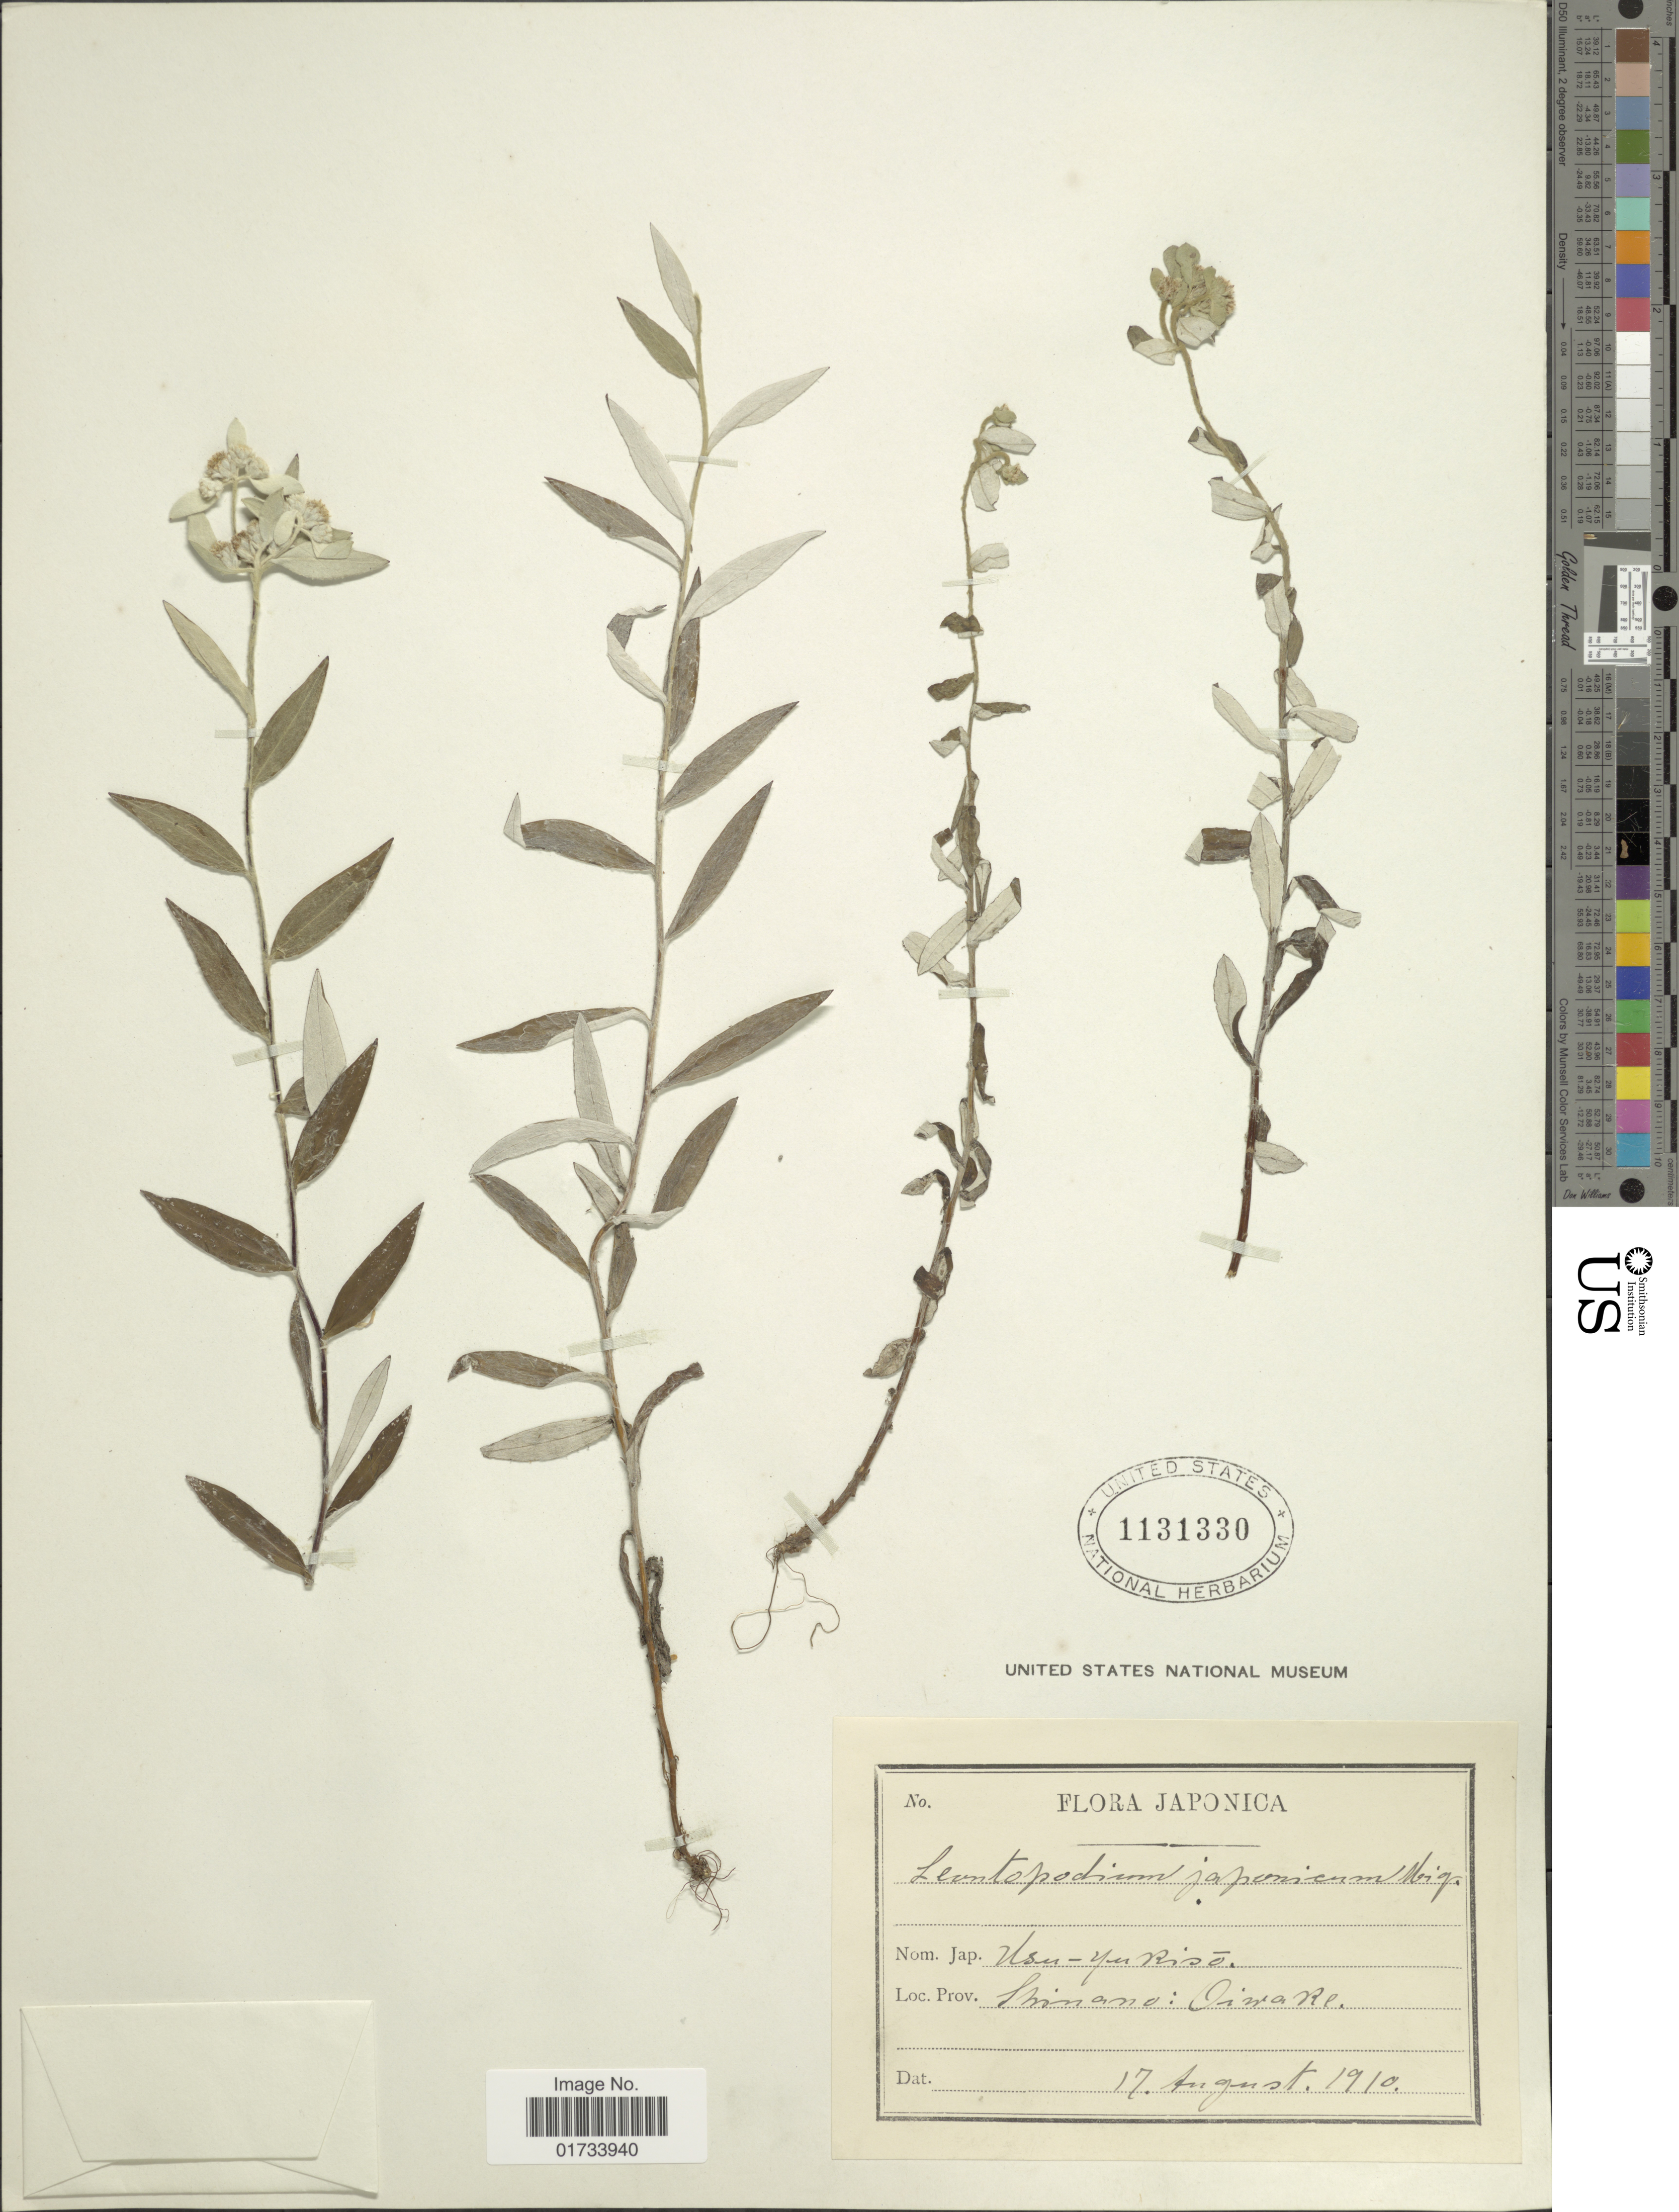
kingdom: Plantae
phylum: Tracheophyta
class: Magnoliopsida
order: Asterales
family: Asteraceae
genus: Leontopodium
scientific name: Leontopodium japonicum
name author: Miq.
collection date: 1910-08-17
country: Japan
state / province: Simane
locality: Shinano, Oiware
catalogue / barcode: US 1131330